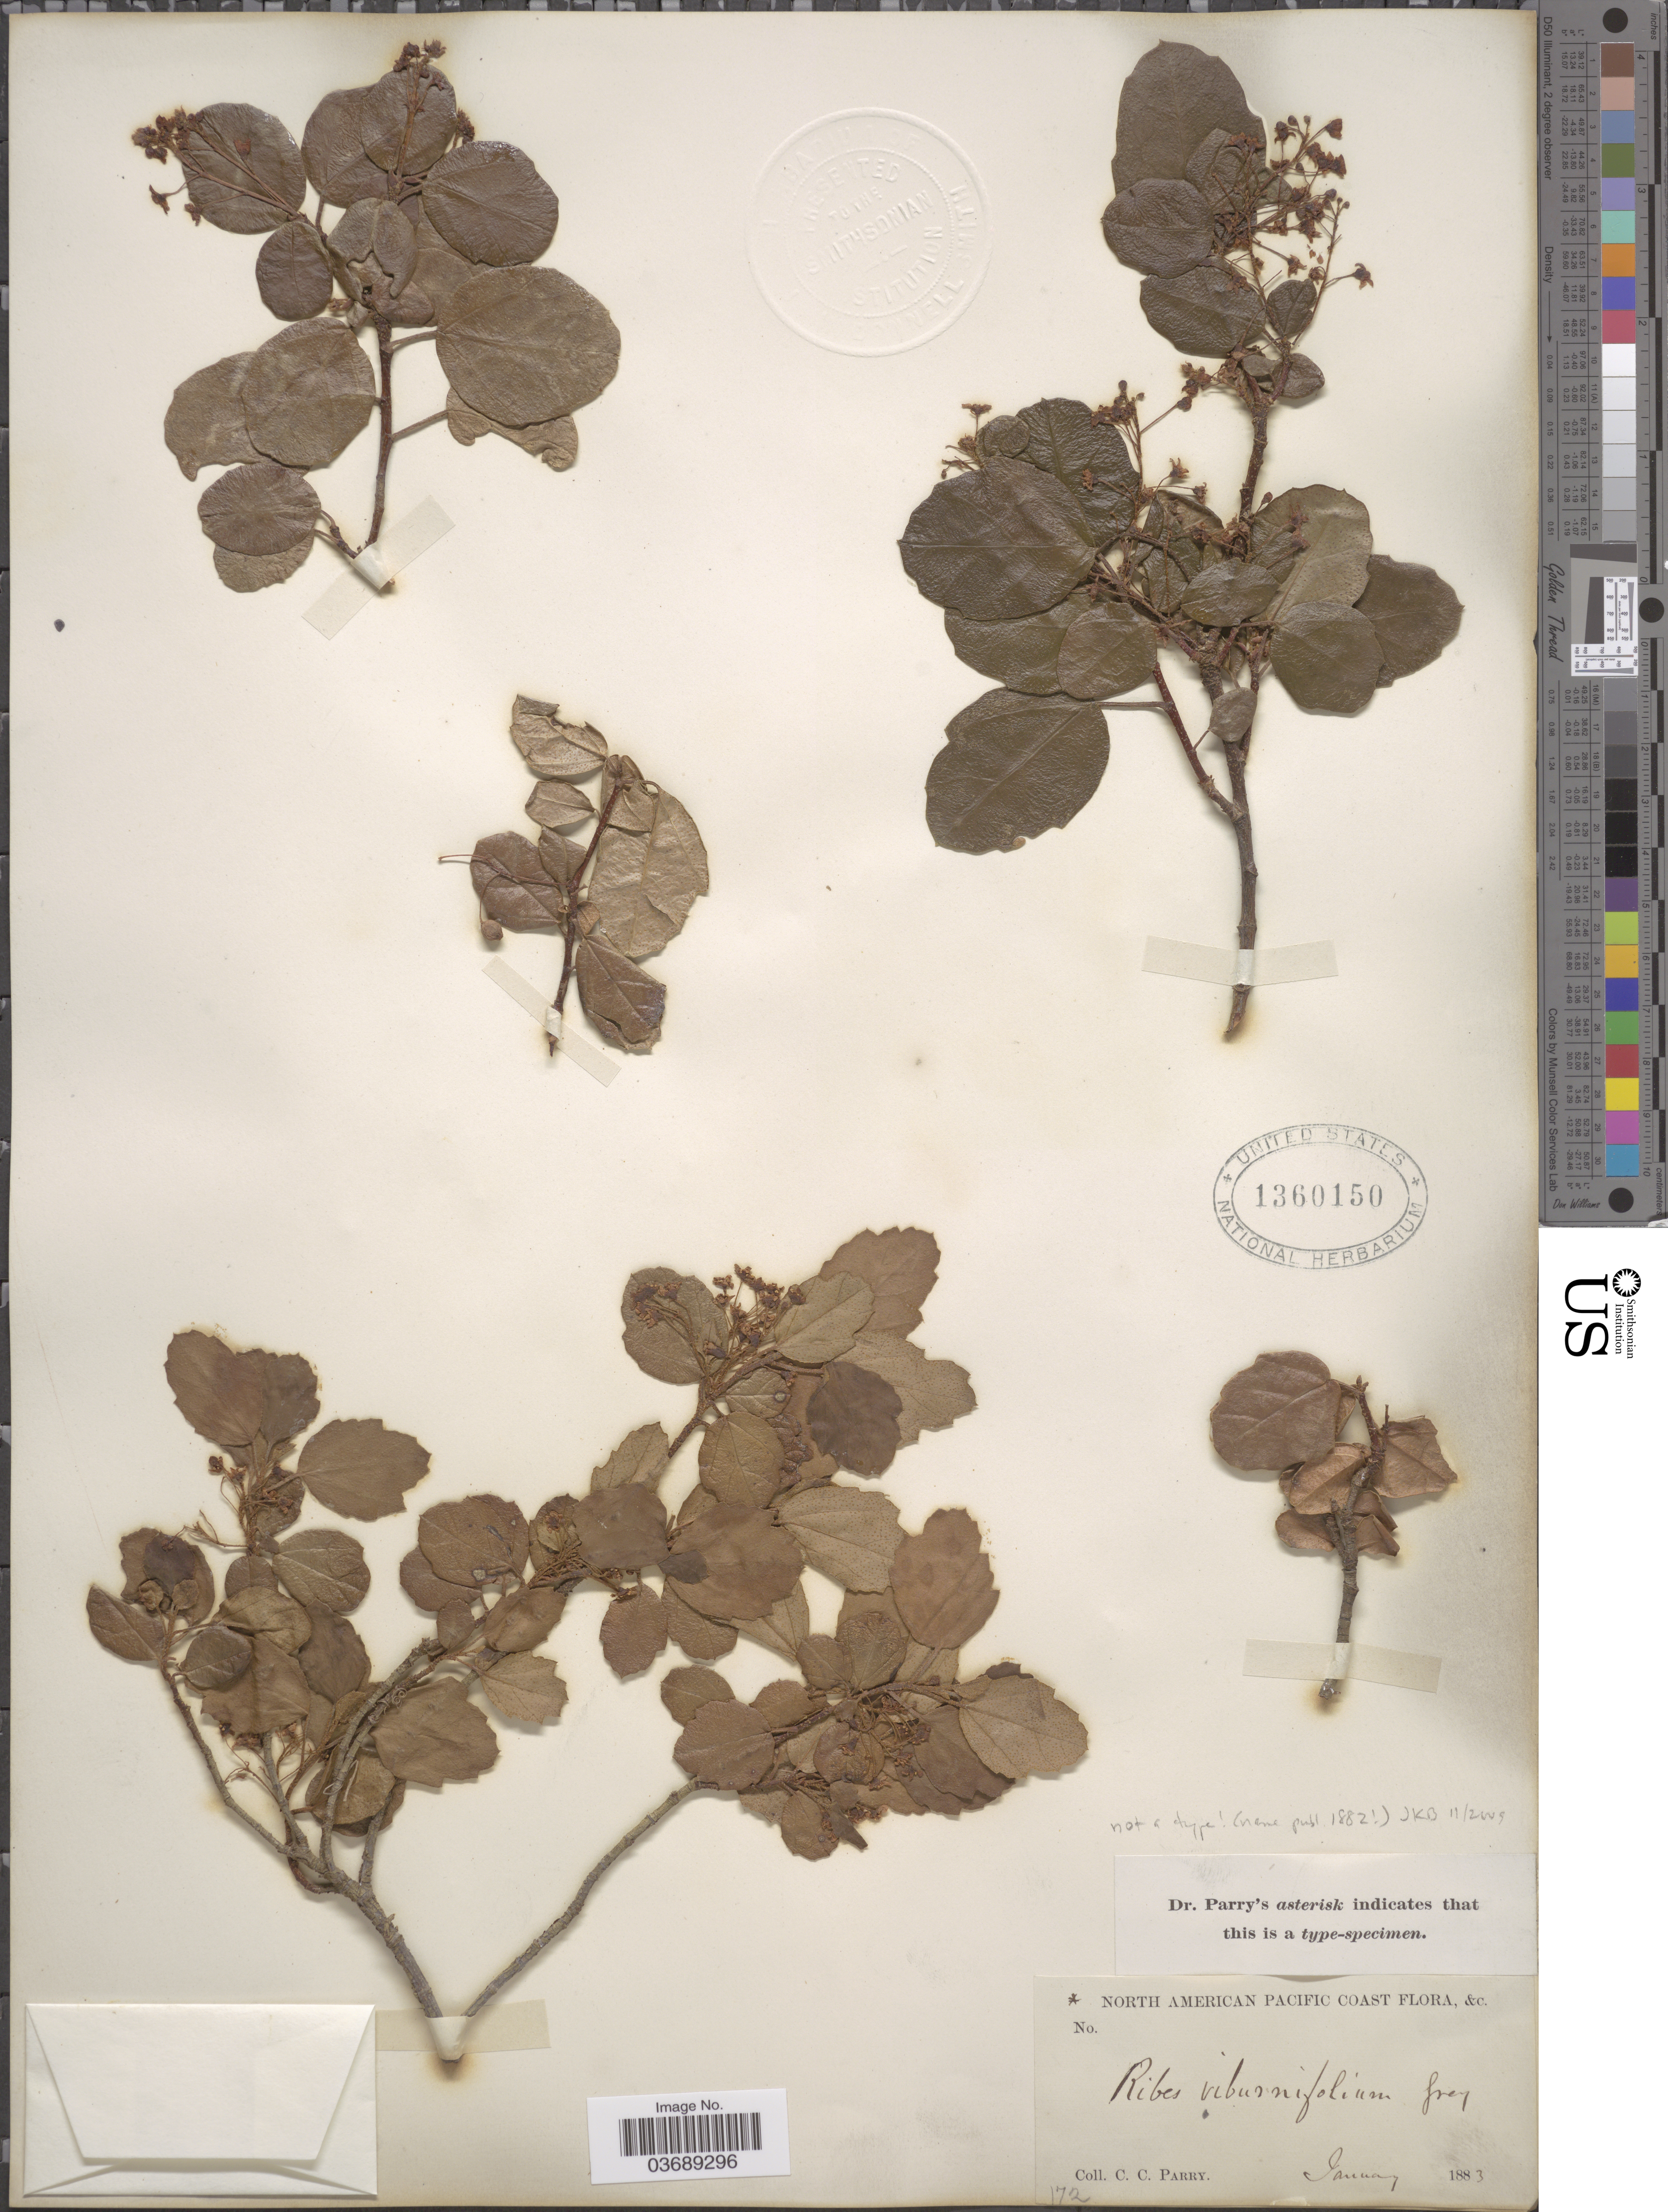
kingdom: Plantae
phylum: Tracheophyta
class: Magnoliopsida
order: Saxifragales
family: Grossulariaceae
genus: Ribes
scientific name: Ribes viburnifolium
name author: A. Gray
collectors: C. C. Parry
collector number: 172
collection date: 1883-01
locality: North American Pacific Coast.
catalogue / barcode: US 1360150